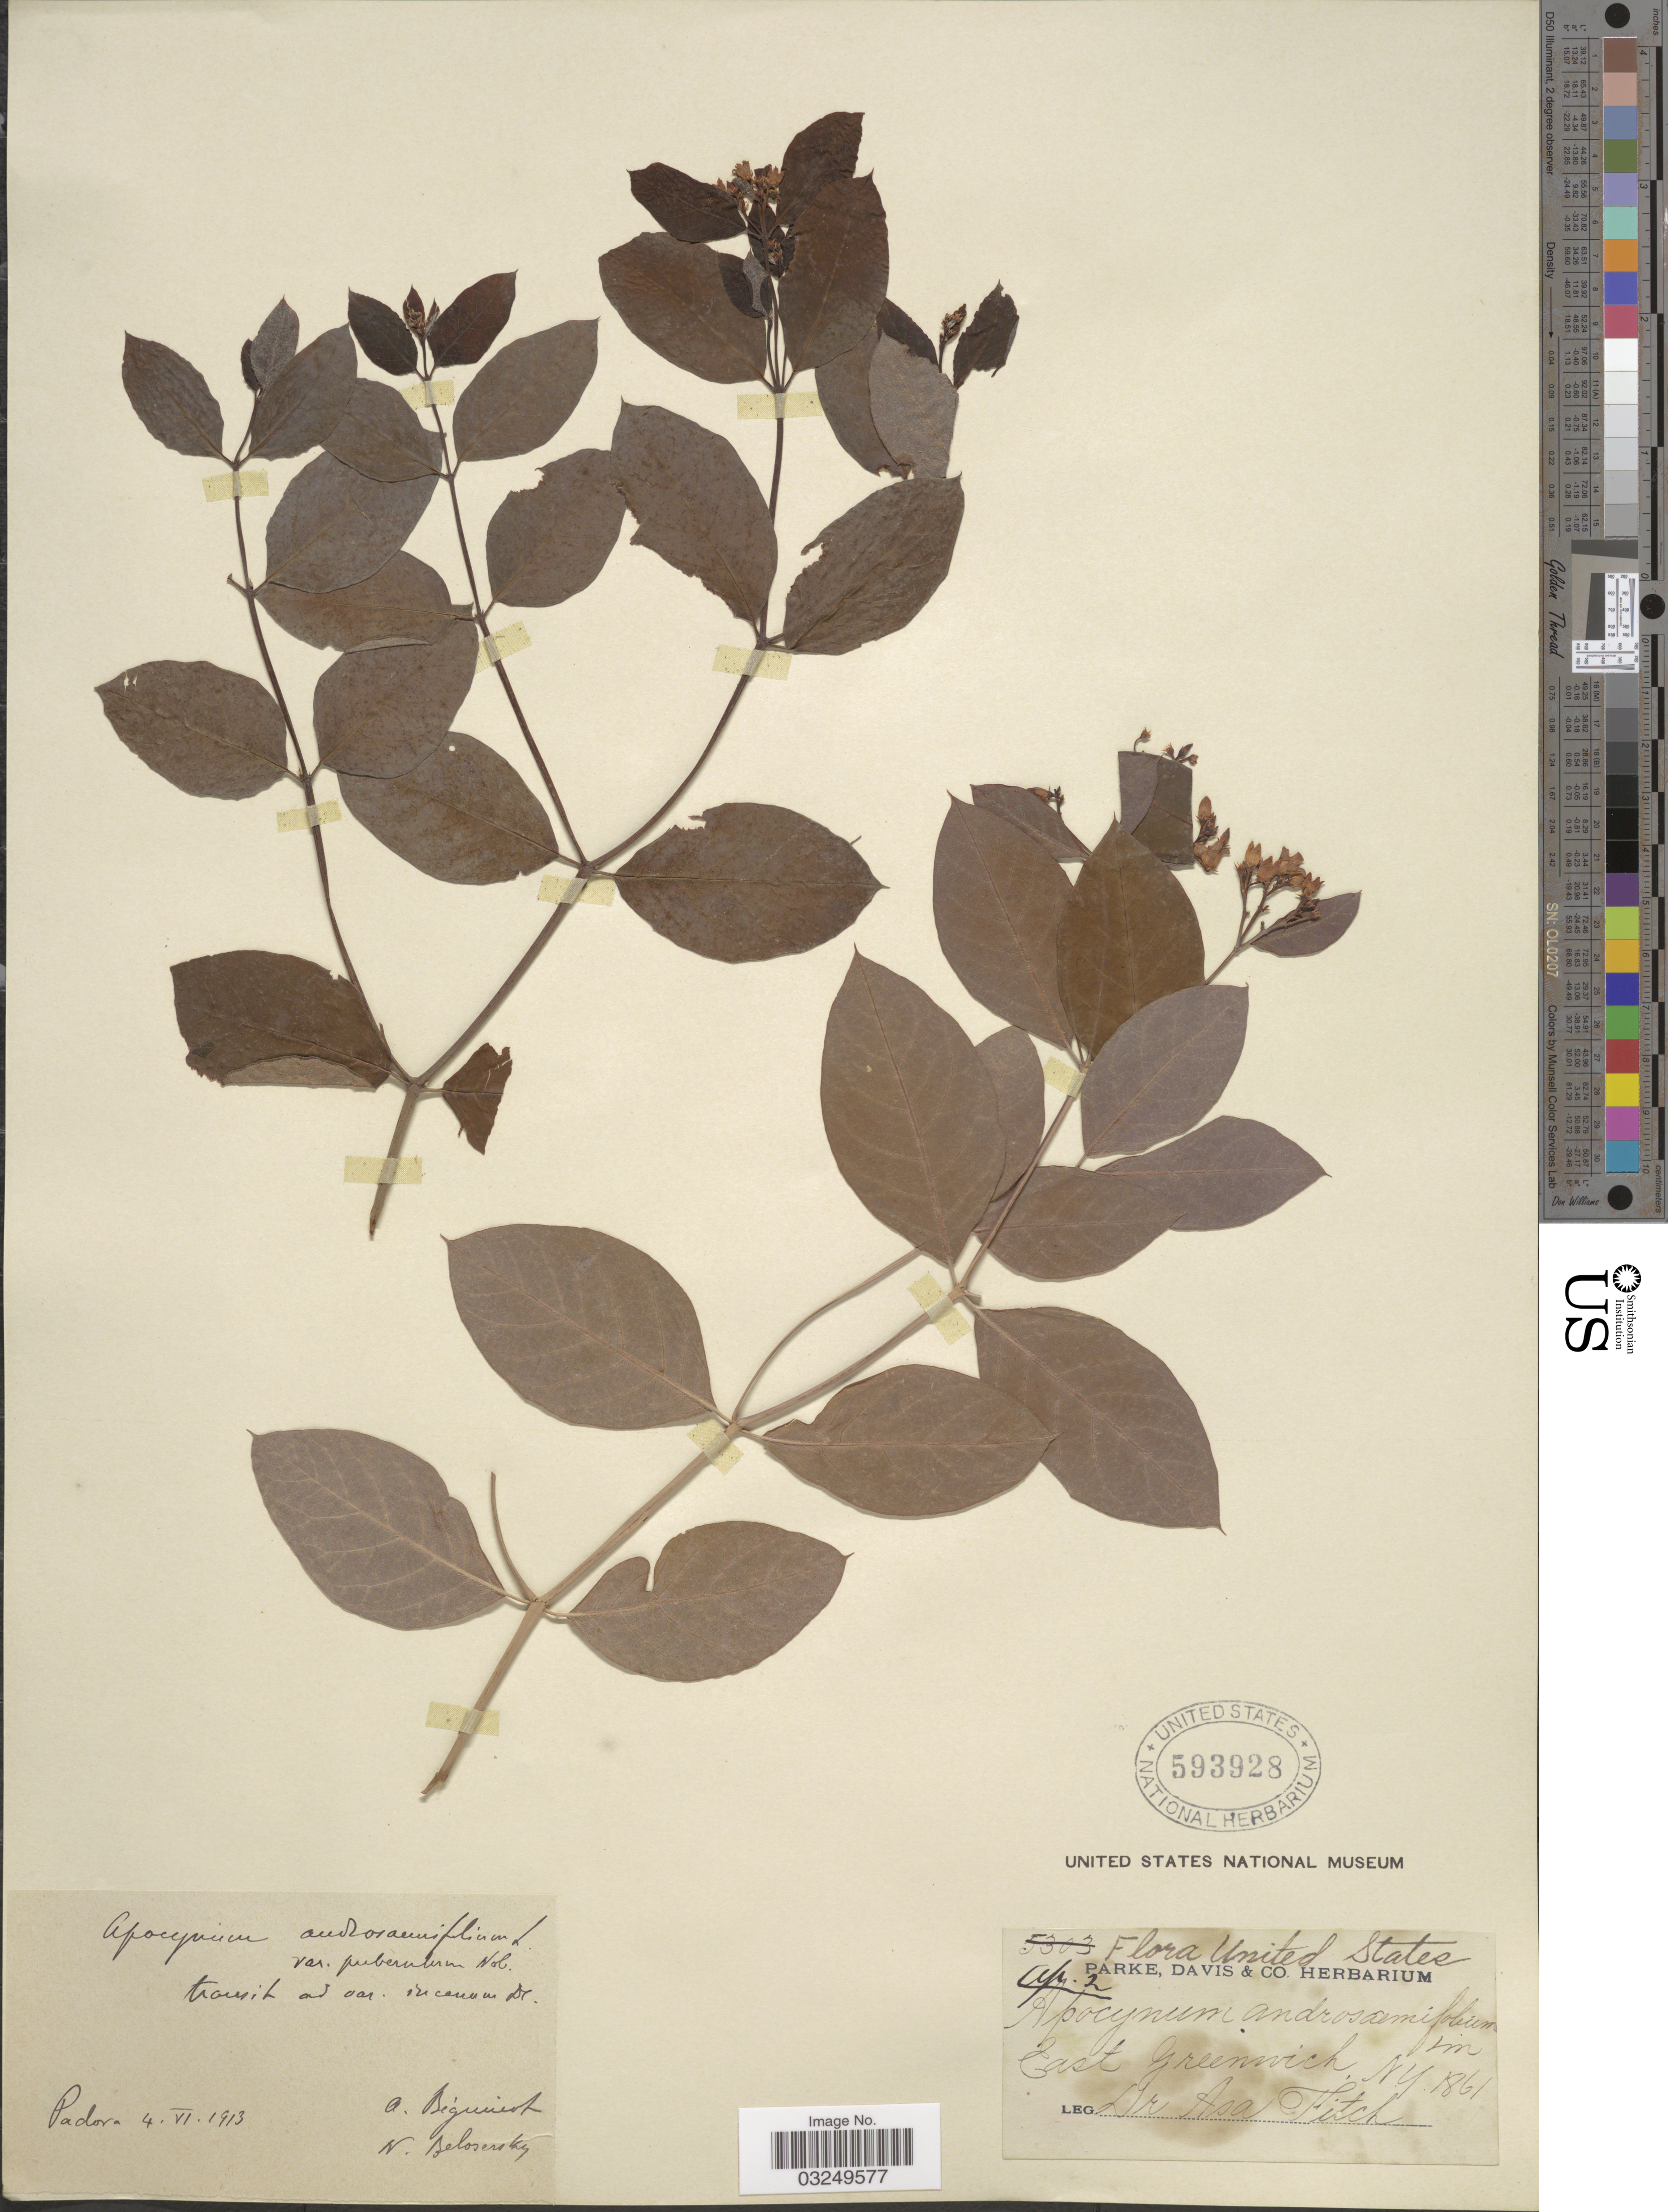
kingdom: Plantae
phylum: Tracheophyta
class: Magnoliopsida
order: Gentianales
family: Apocynaceae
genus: Apocynum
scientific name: Apocynum androsaemifolium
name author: L.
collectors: A. Fitch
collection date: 1861-04-02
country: United States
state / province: New York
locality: East Greenwich.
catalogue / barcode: US 593928